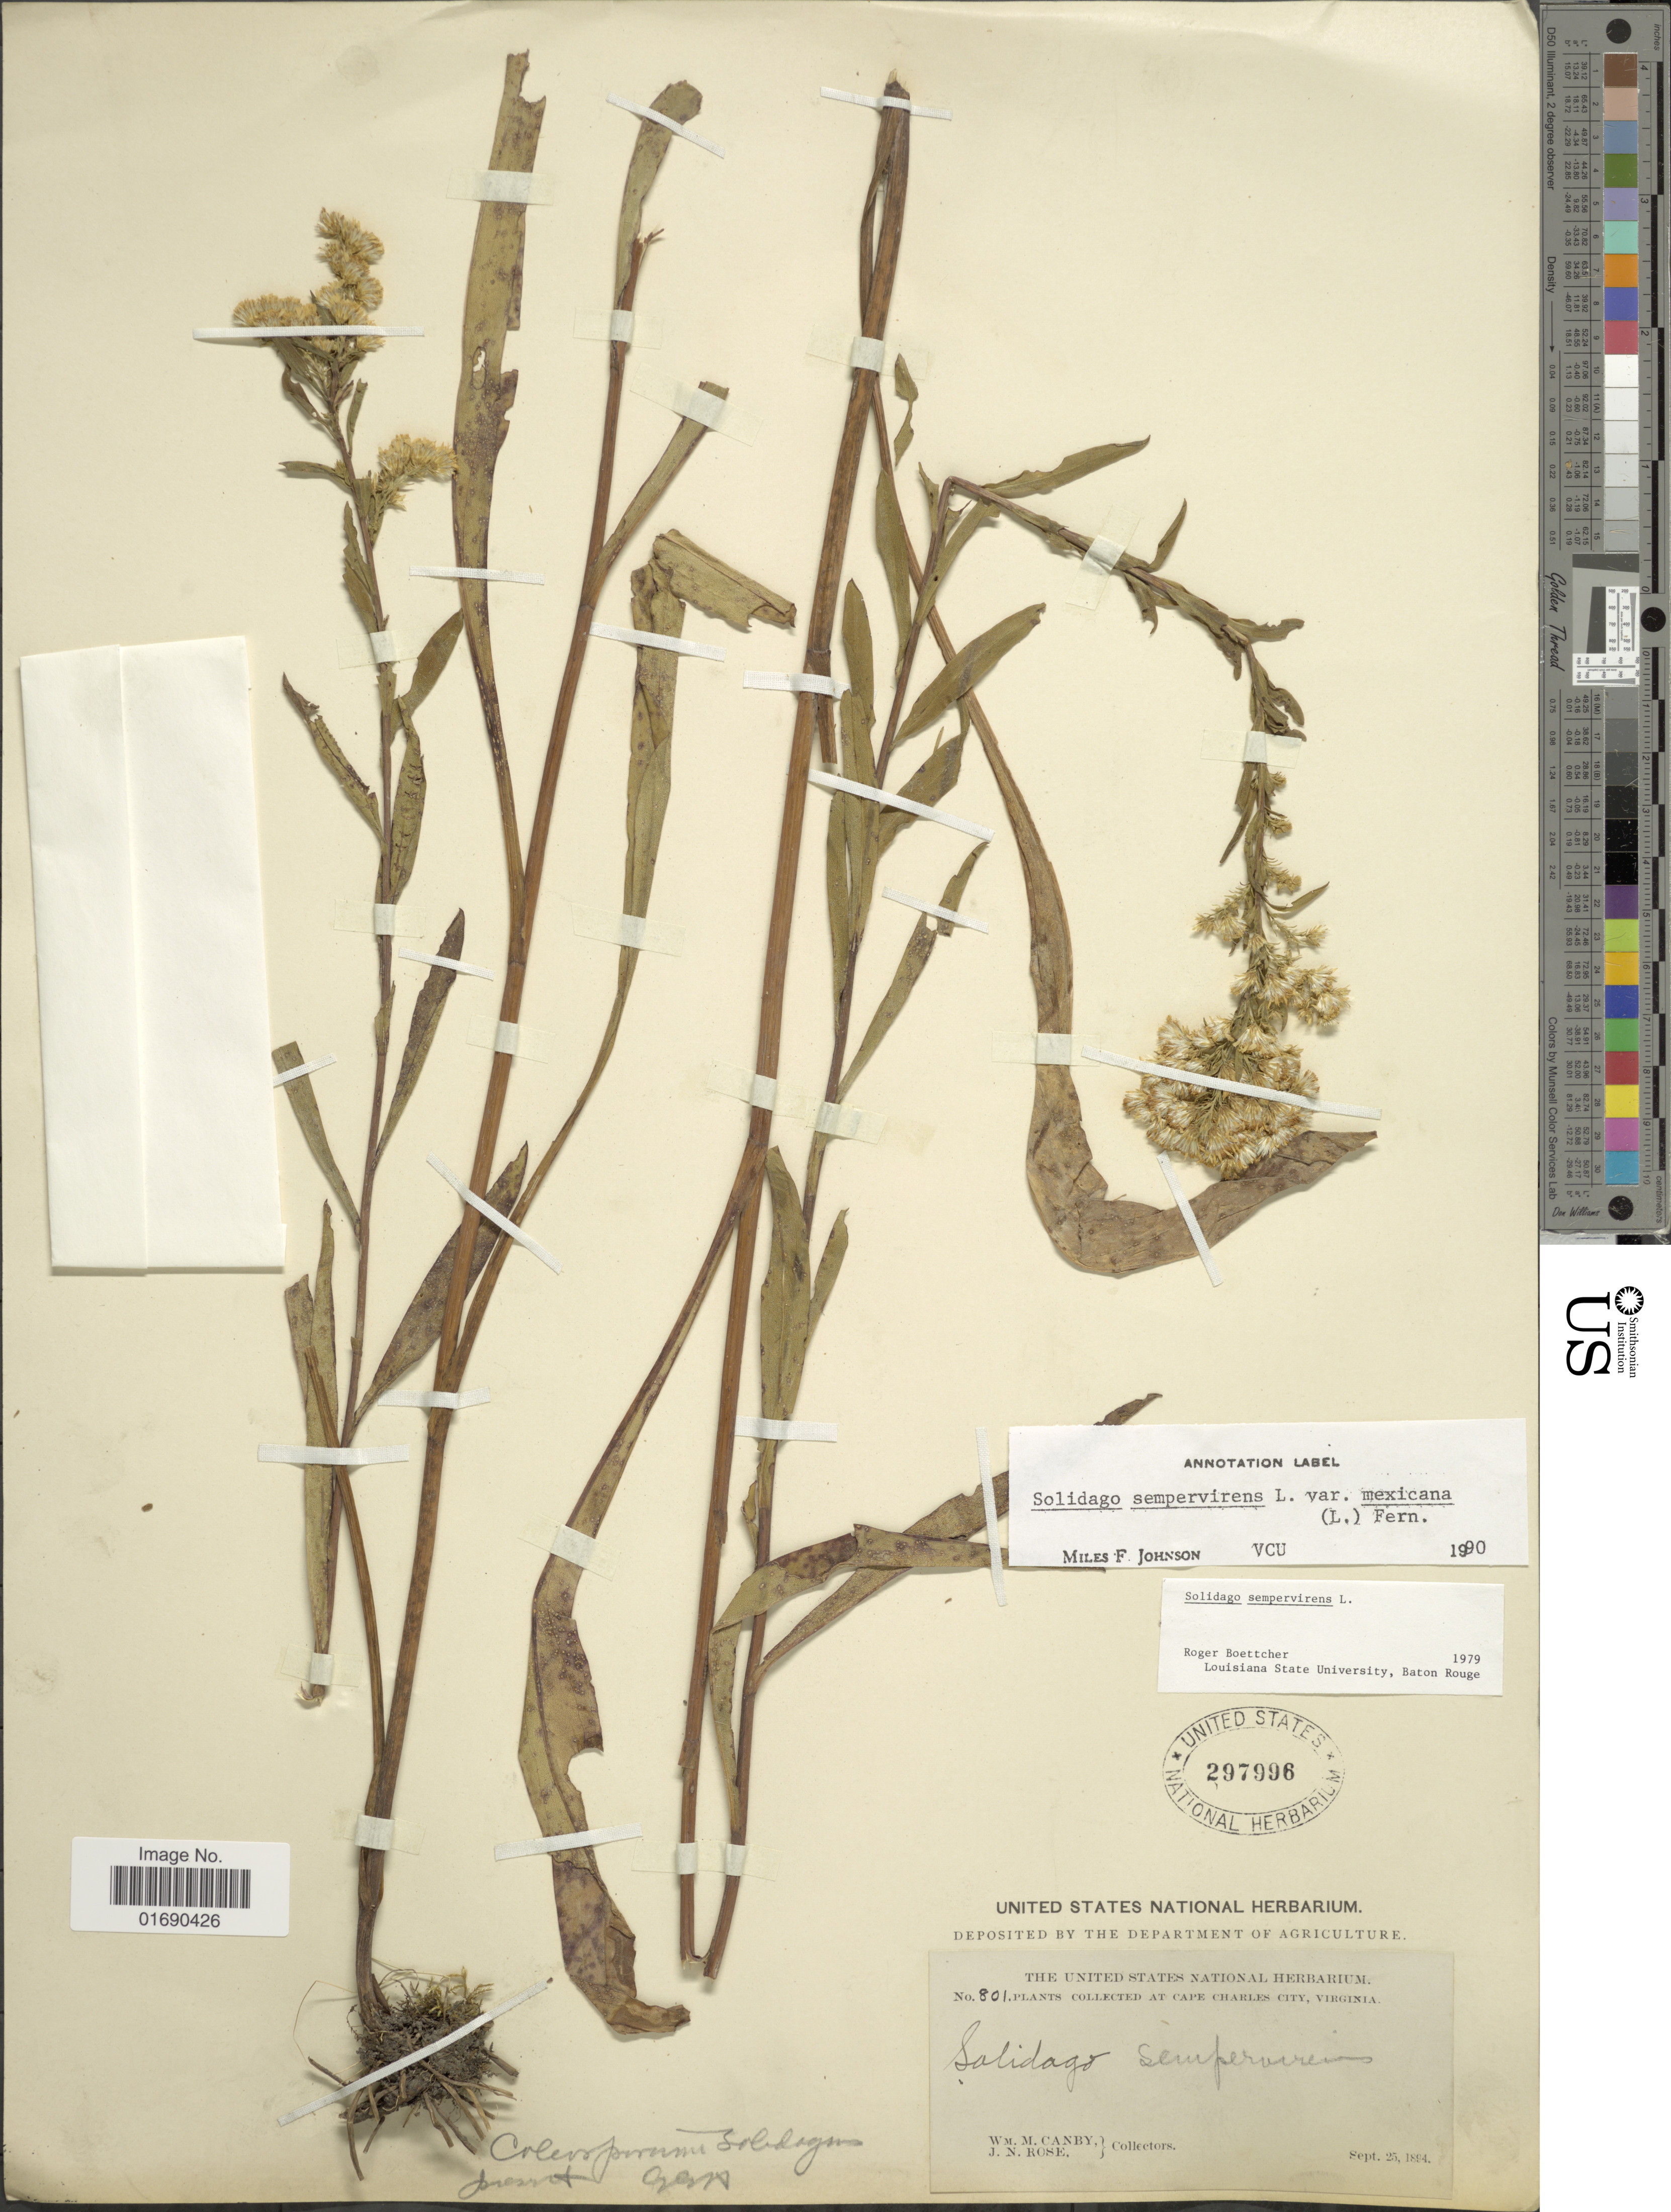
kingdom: Plantae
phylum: Tracheophyta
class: Magnoliopsida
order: Asterales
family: Asteraceae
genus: Solidago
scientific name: Solidago sempervirens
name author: L.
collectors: W. M. Canby & J. N. Rose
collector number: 801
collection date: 1894-09-25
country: United States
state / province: Virginia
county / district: Charles City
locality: At Cape Charles City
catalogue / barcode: US 297996